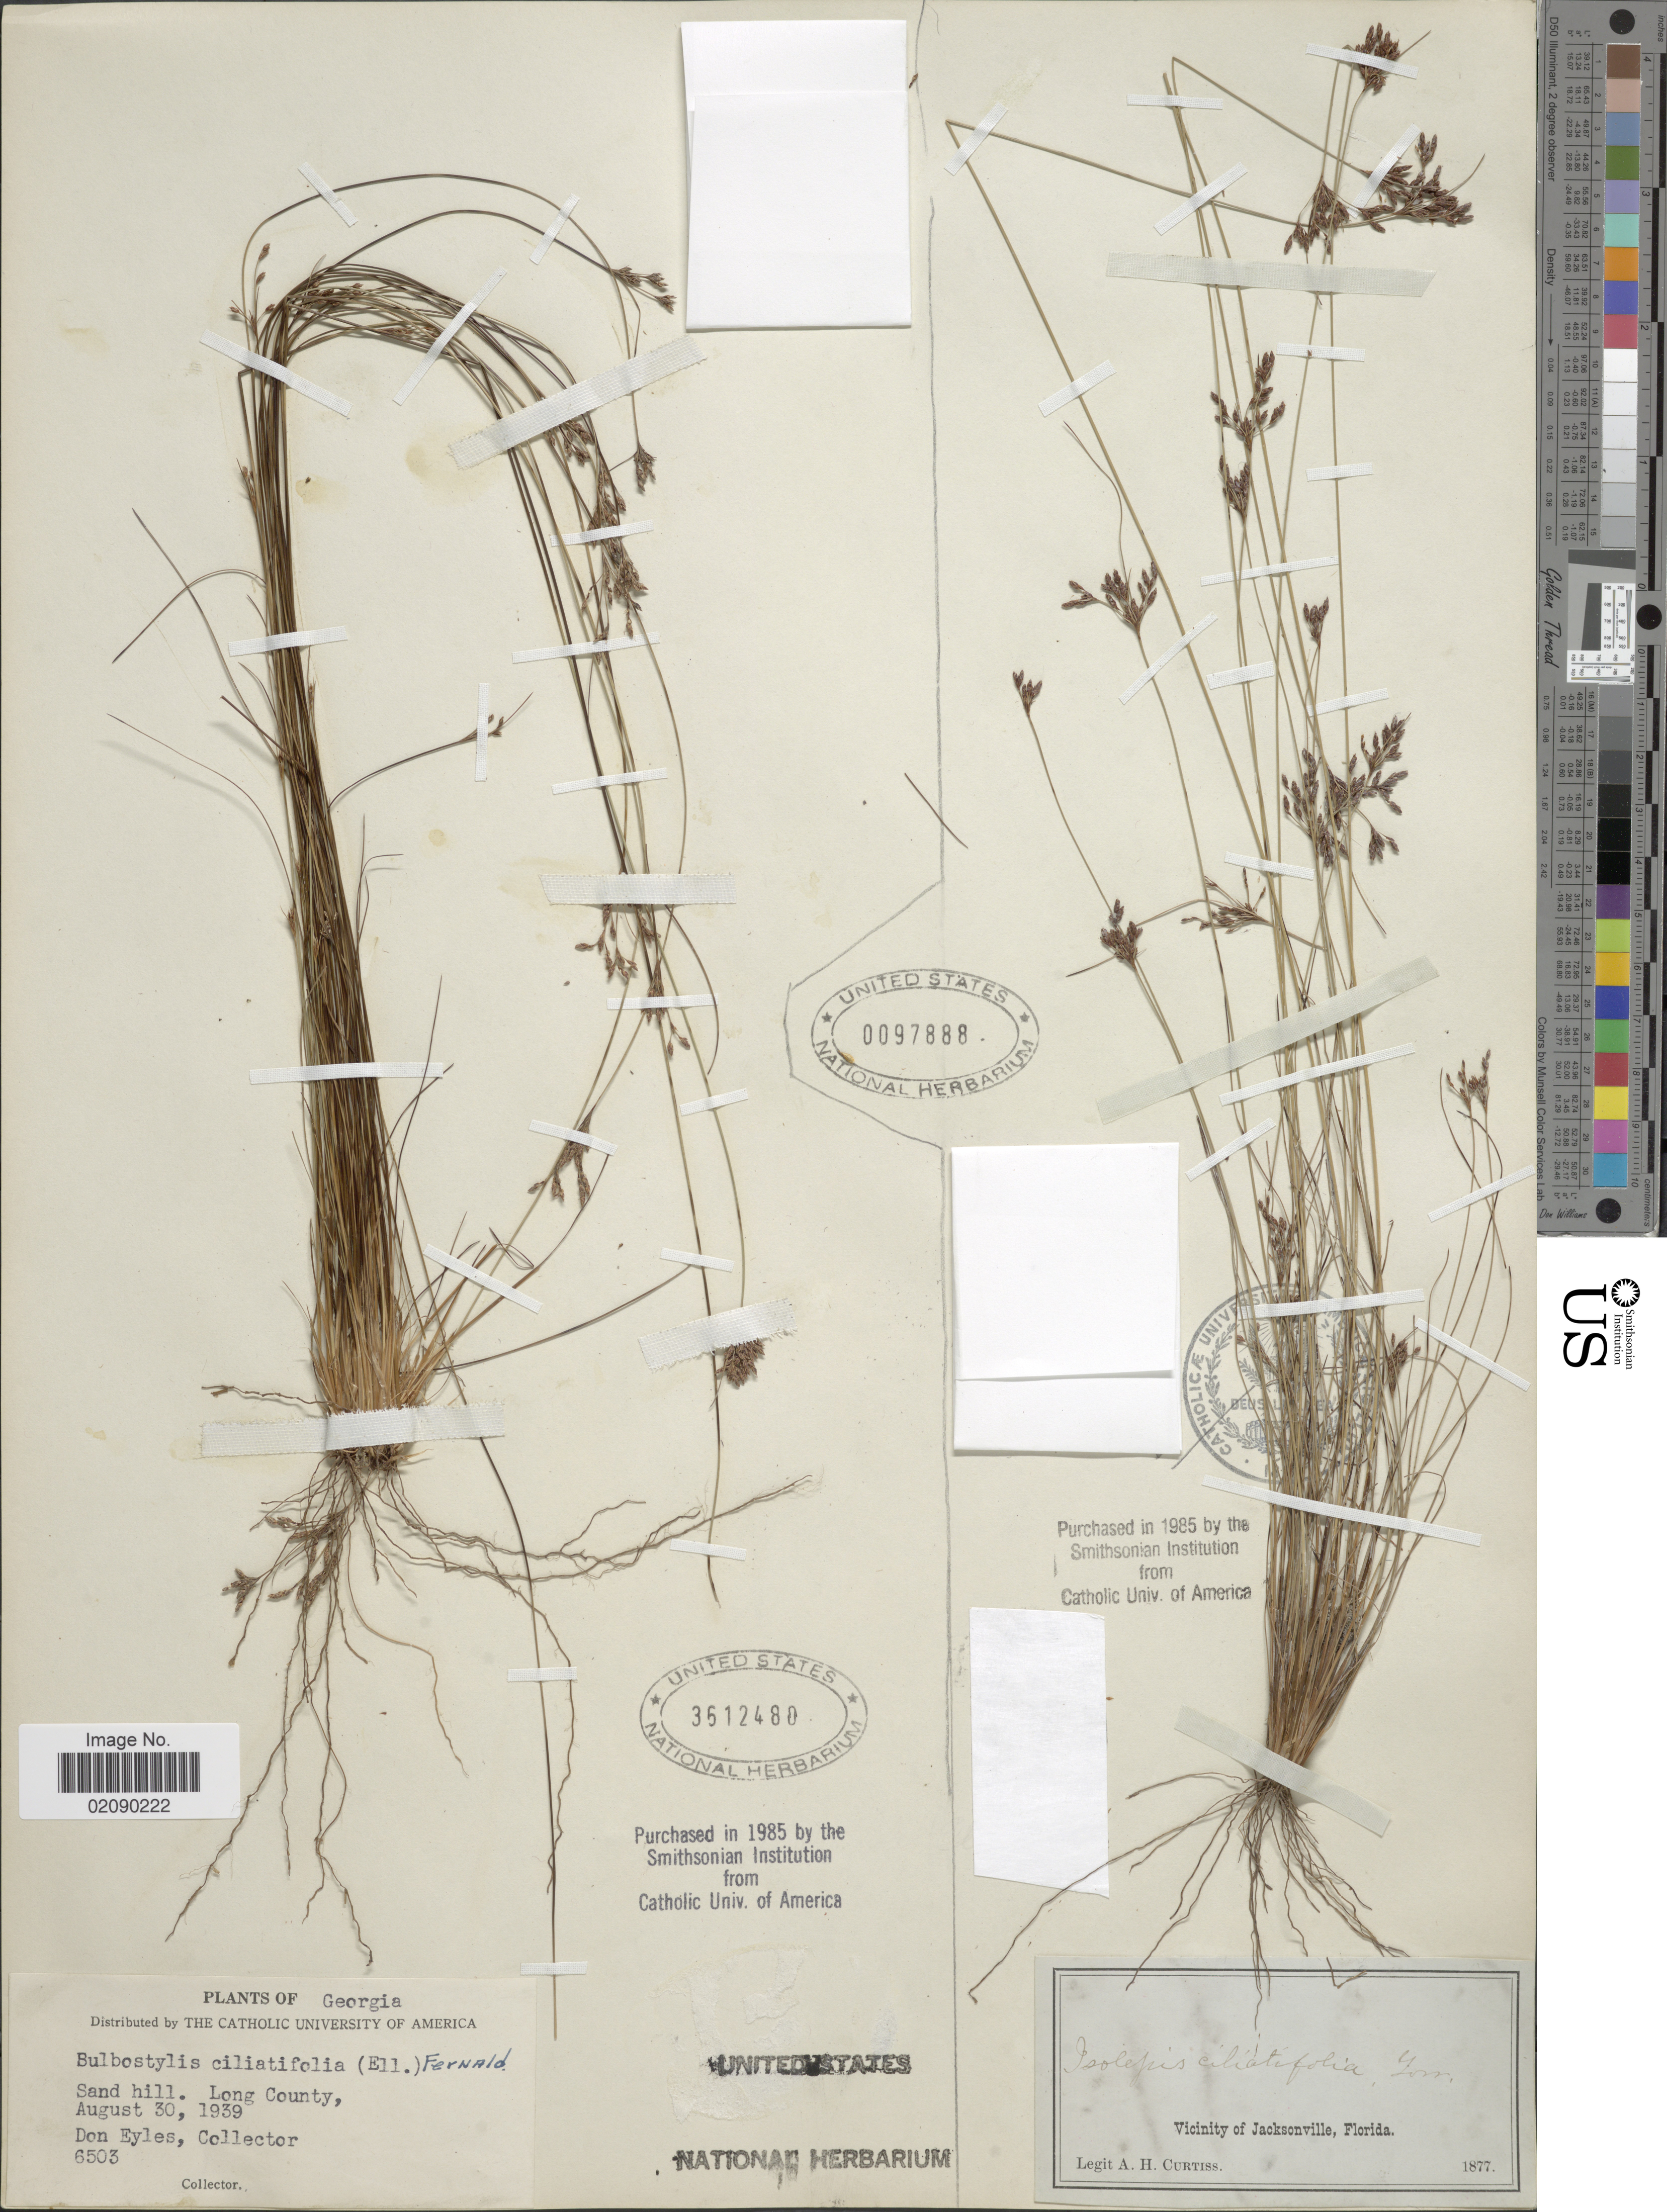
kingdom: Plantae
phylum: Tracheophyta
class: Liliopsida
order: Poales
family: Cyperaceae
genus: Bulbostylis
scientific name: Bulbostylis ciliatifolia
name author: (Elliott) Fernald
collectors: A. H. Curtiss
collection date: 1877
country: United States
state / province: Florida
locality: Vicinity of Jacksonville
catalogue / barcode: US 97888